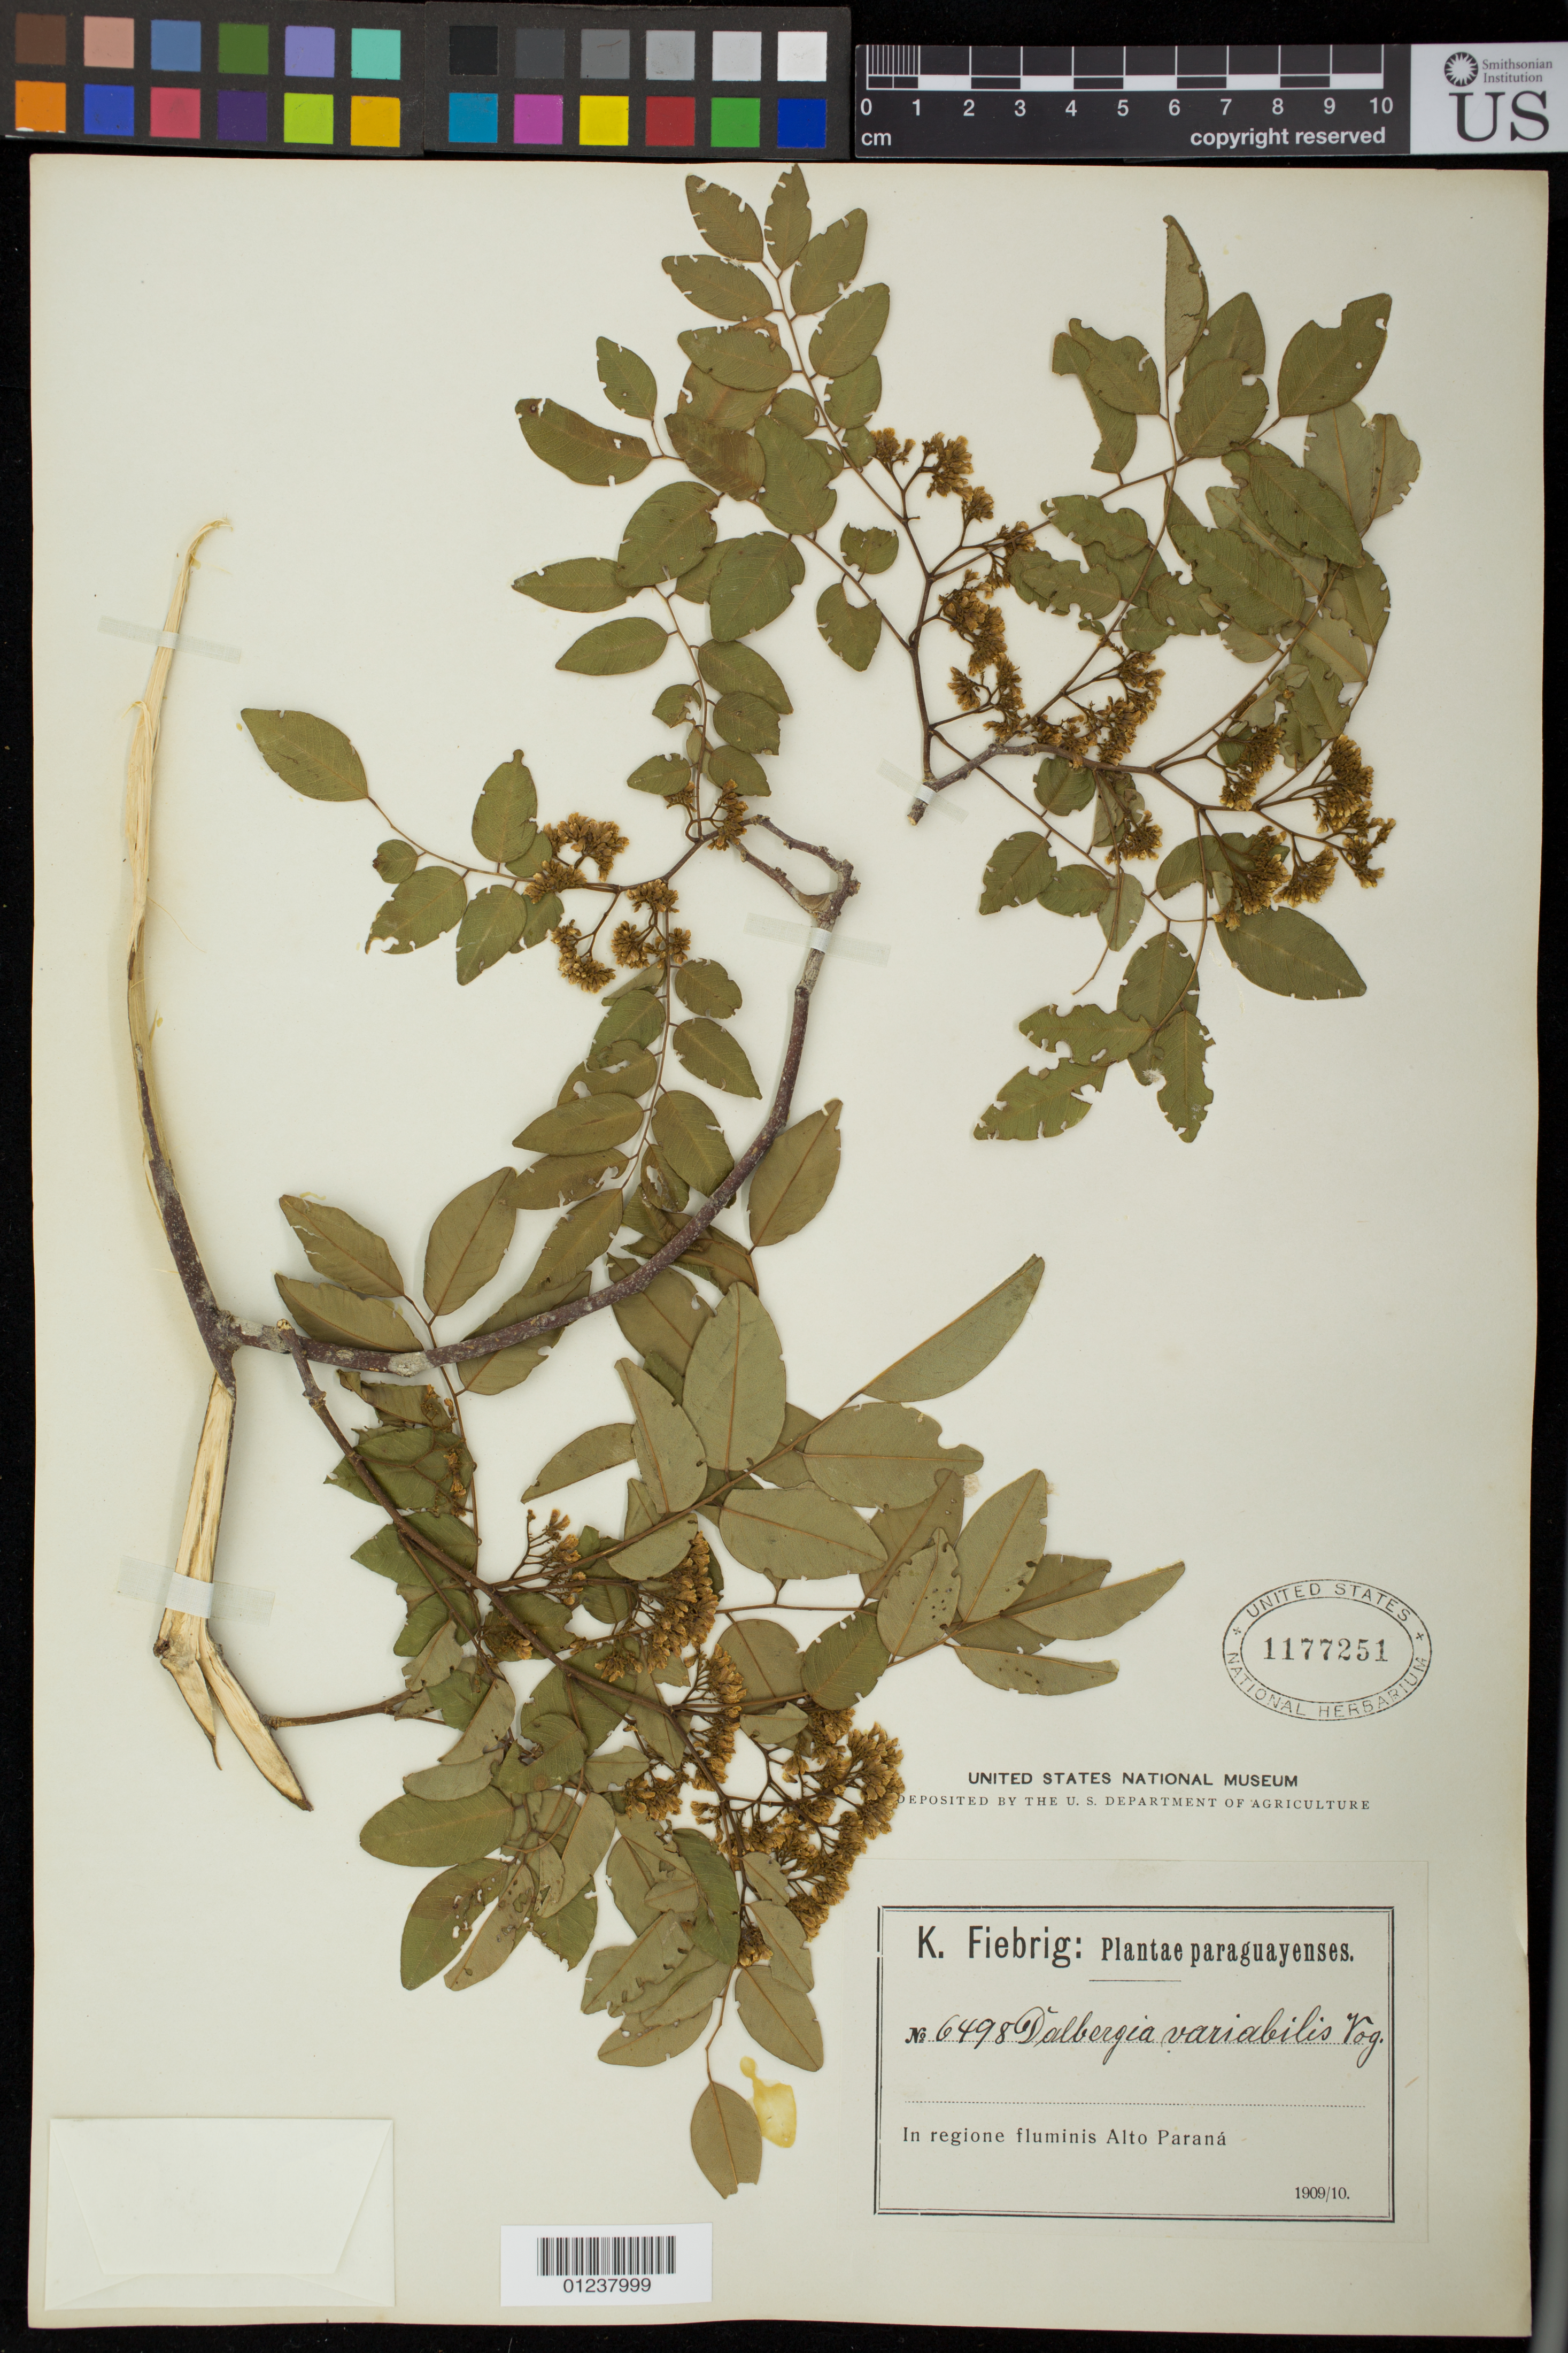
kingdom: Plantae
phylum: Tracheophyta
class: Magnoliopsida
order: Fabales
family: Fabaceae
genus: Dalbergia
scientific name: Dalbergia frutescens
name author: (Vell.) Britton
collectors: K. Fiebrig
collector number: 6498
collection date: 1909/1910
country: Paraguay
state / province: Alto Parana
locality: In regione fluminis Alto Parana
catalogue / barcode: US 1177251